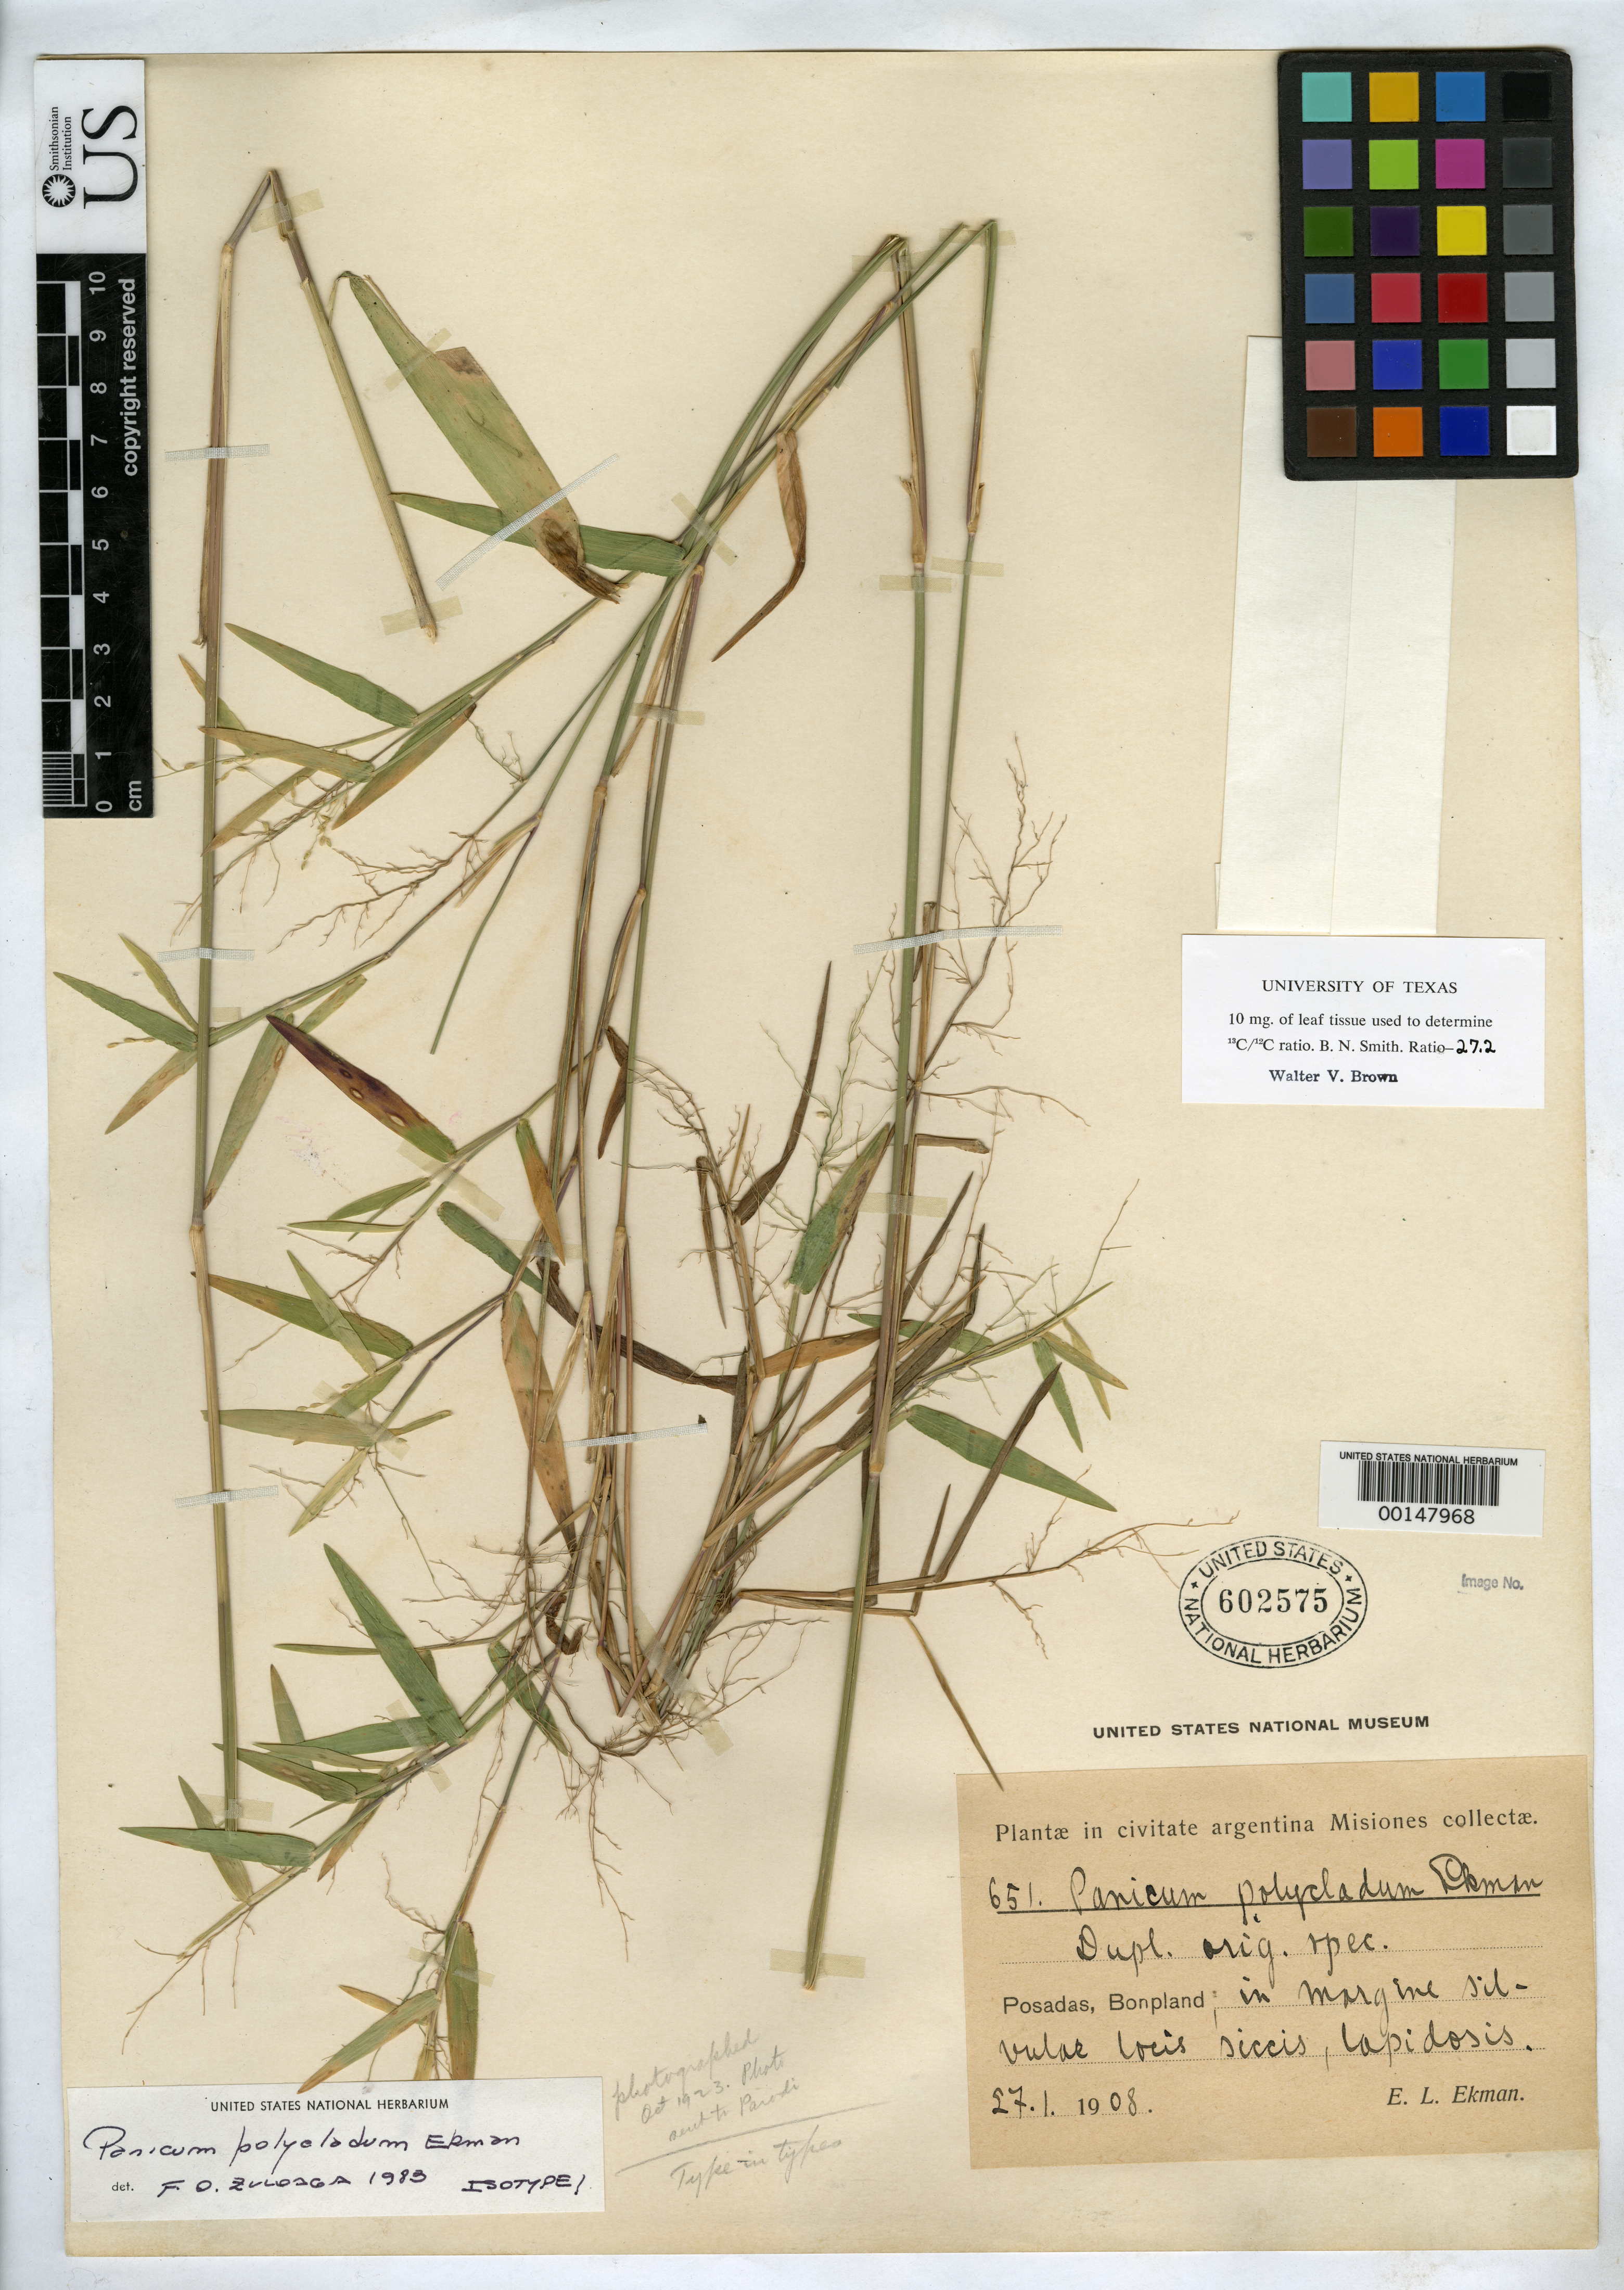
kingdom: Plantae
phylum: Tracheophyta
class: Liliopsida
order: Poales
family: Poaceae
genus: Panicum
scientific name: Panicum polycladum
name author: Ekman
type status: Isotype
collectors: E. L. Ekman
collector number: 651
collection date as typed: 27 Jan 1908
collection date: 1908-01-27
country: Argentina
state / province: Misiones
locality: Bonpland.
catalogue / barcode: US 602575